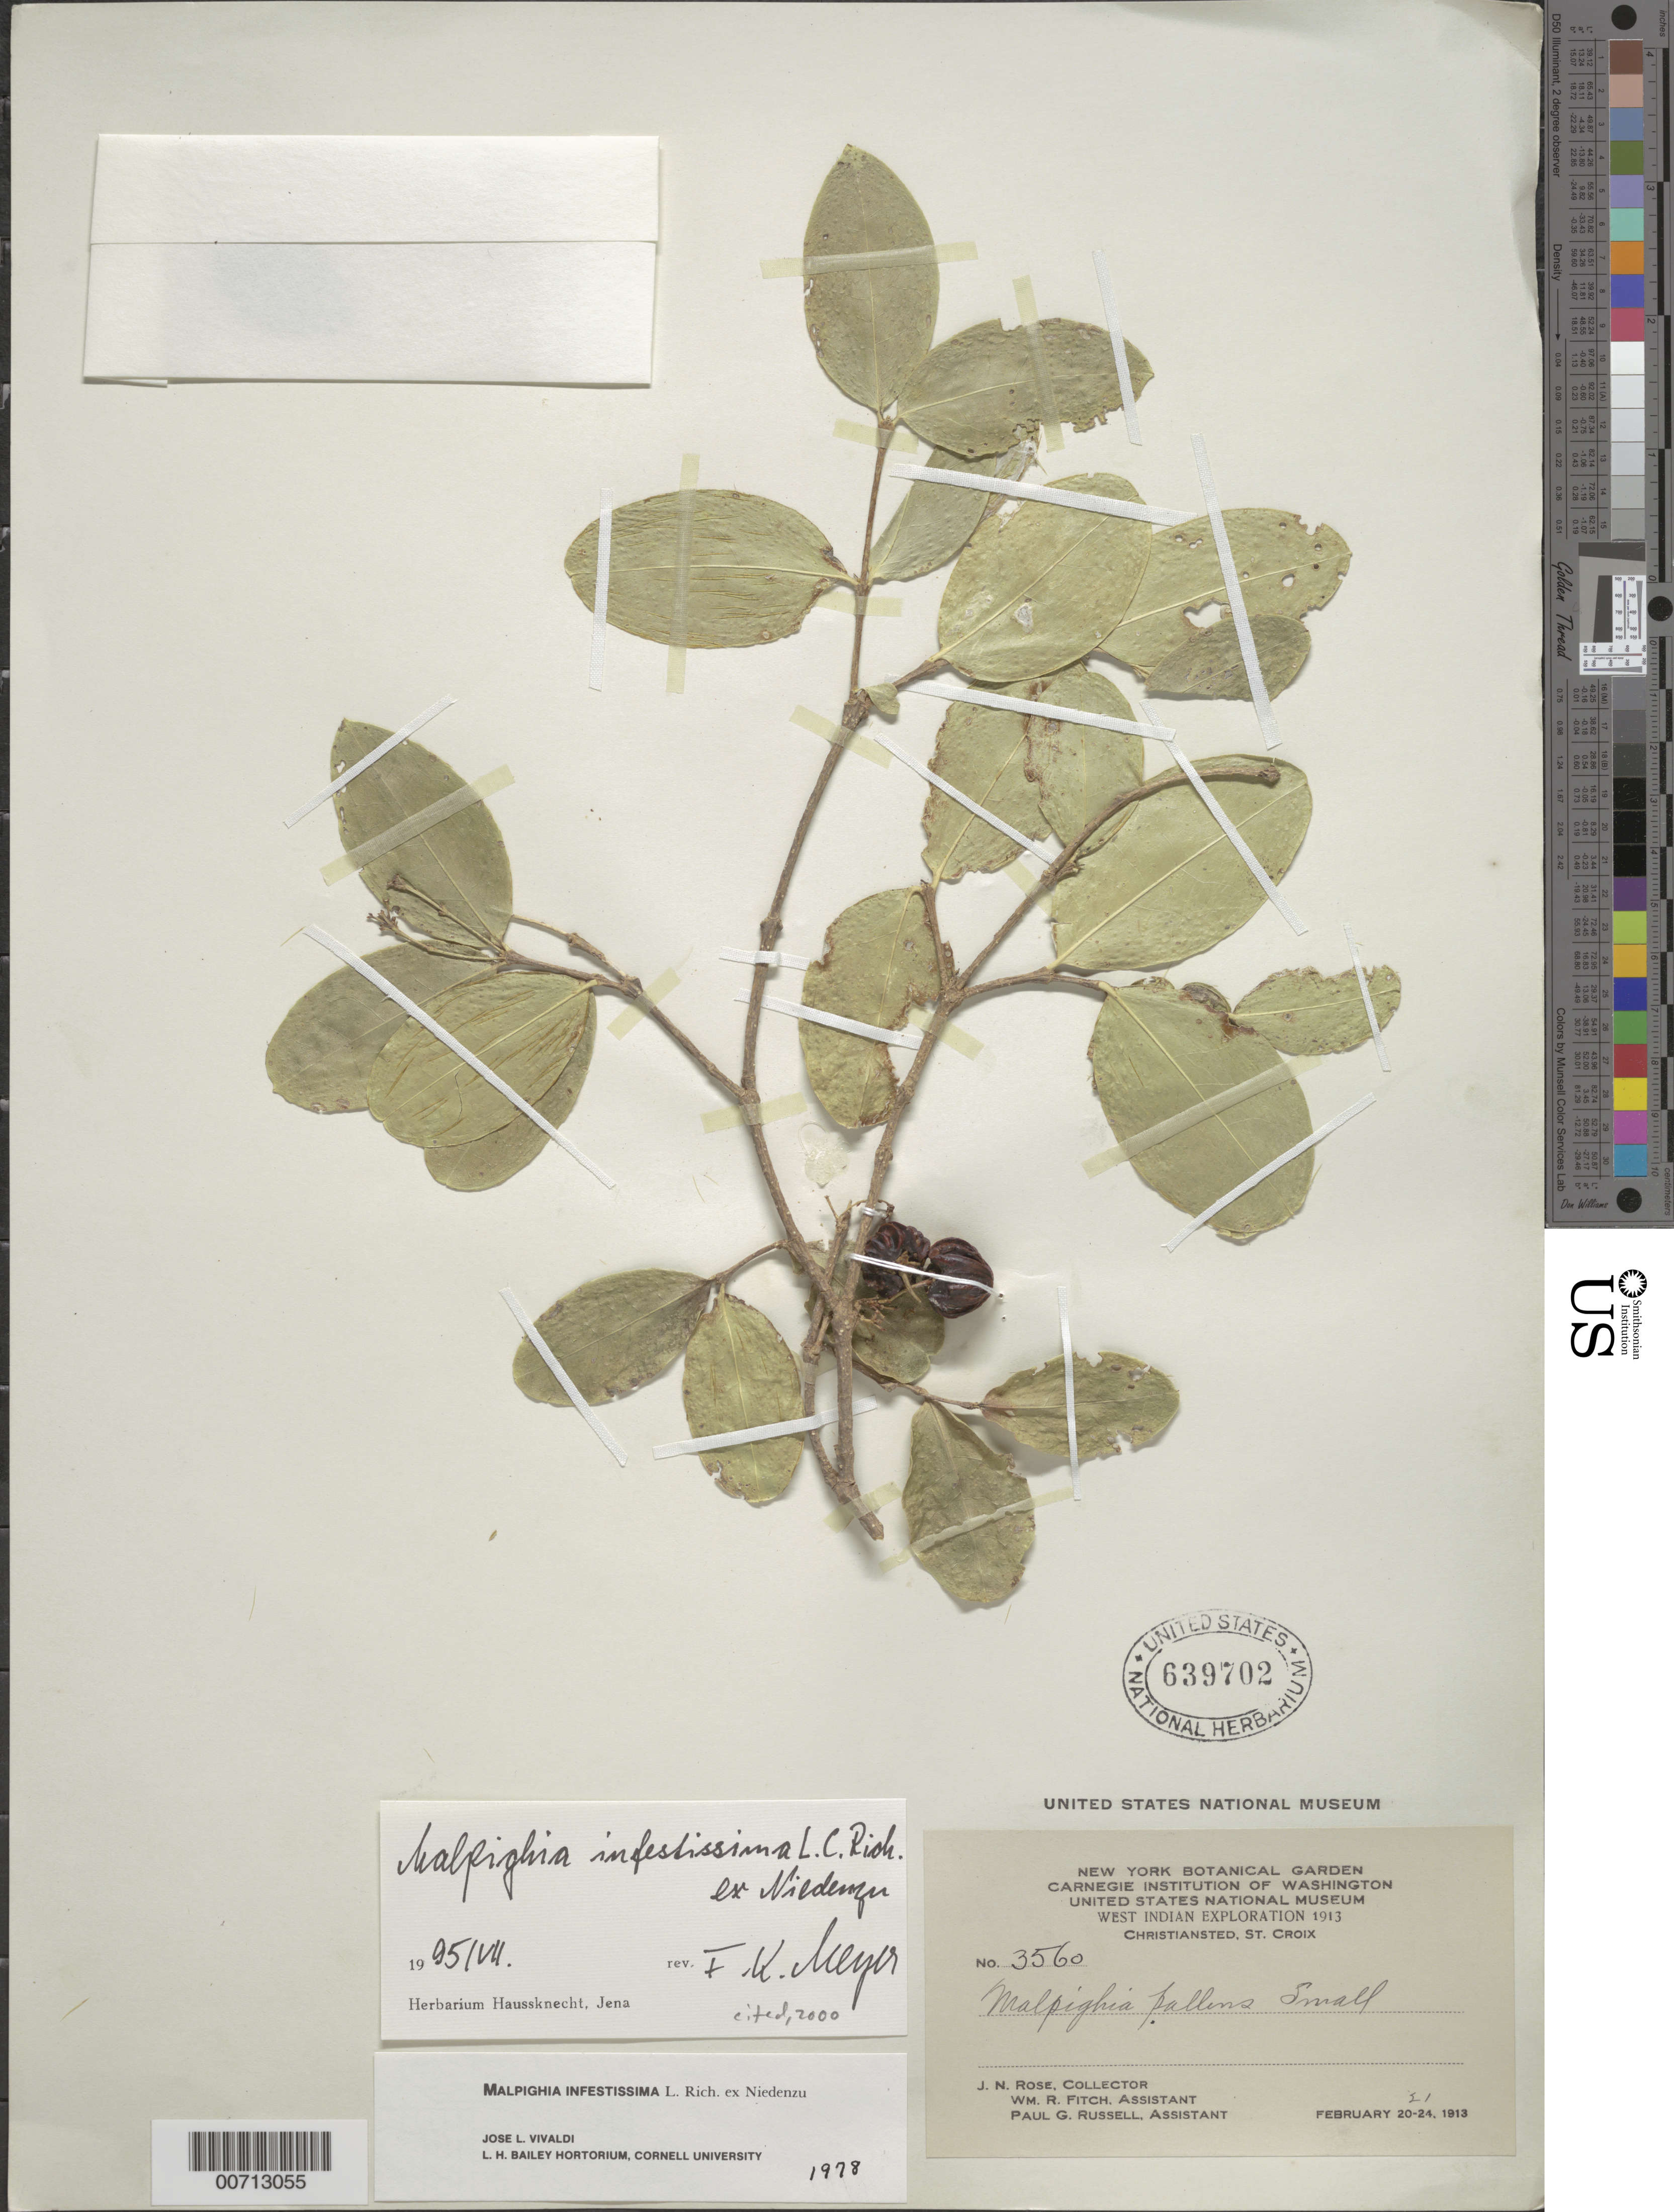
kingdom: Plantae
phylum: Tracheophyta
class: Magnoliopsida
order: Malpighiales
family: Malpighiaceae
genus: Malpighia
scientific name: Malpighia infestissima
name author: Rich. ex Nied.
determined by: Meyer, F. K.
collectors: J. N. Rose, W. R. Fitch & P. G. Russell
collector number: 3560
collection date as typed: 21 Feb 1913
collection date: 1913-02-21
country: U.S. Virgin Islands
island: St. Croix Island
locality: Christiansted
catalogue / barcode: US 639702